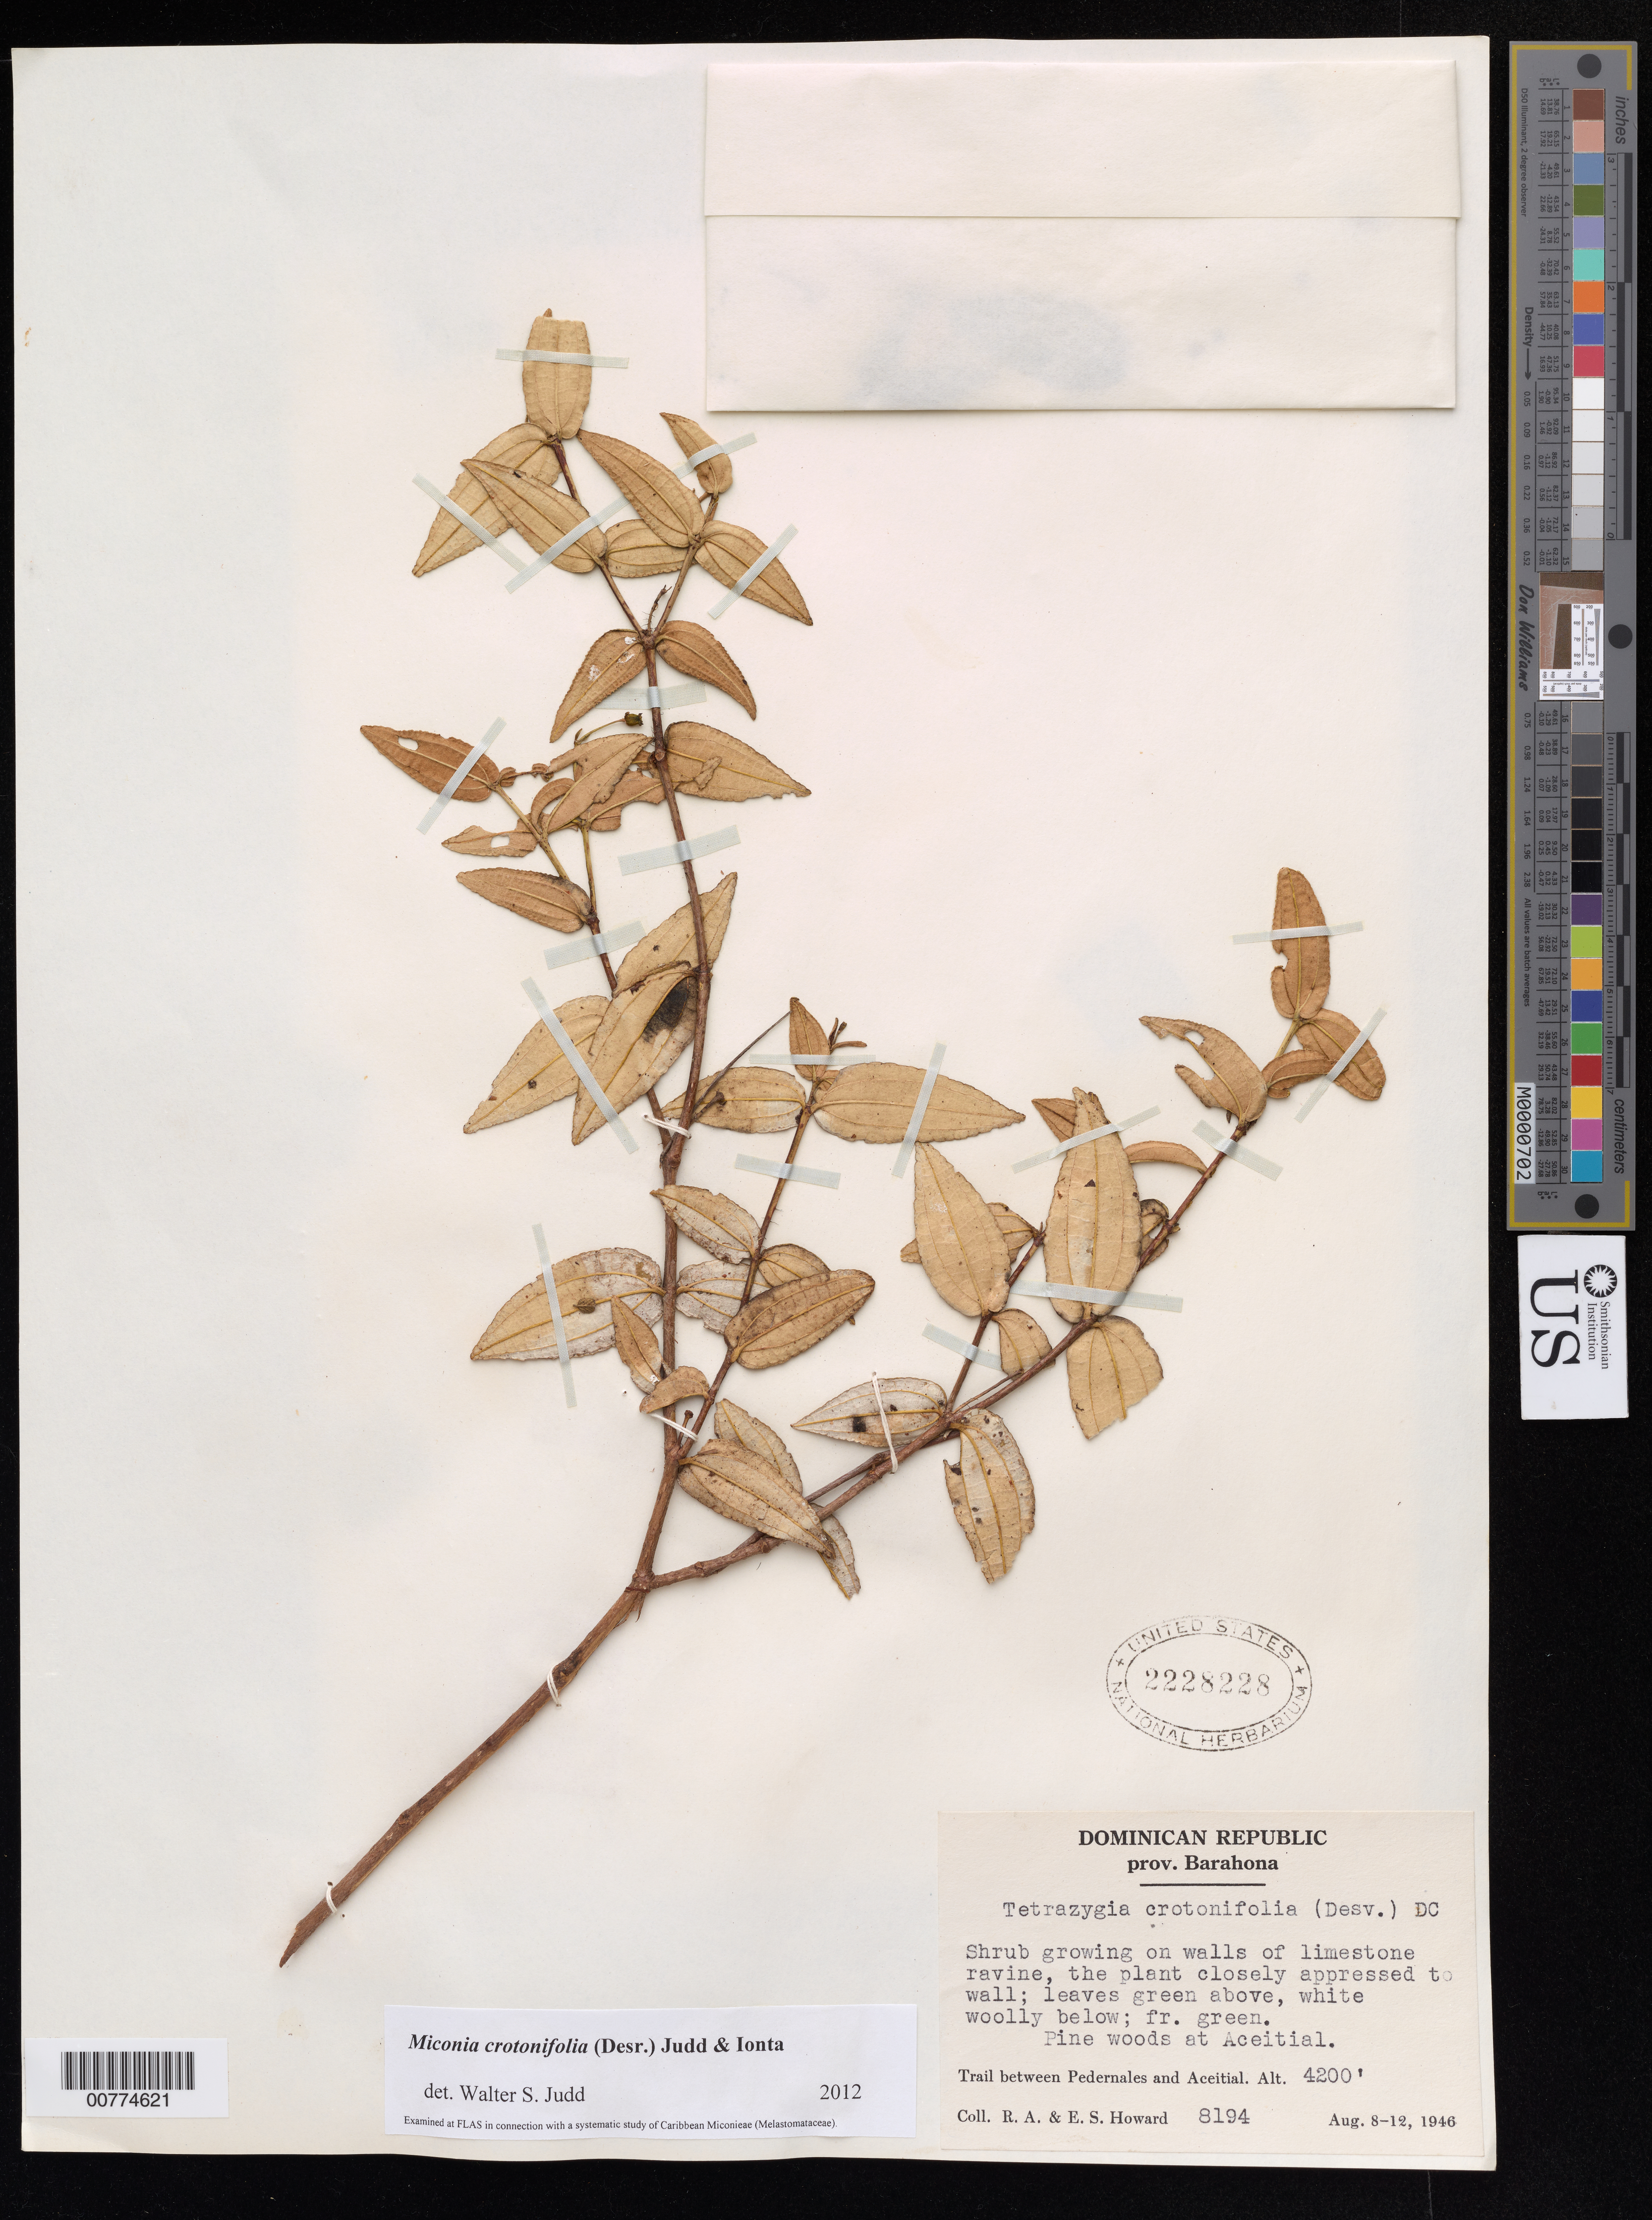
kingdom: Plantae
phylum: Tracheophyta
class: Magnoliopsida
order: Myrtales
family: Melastomataceae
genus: Miconia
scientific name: Miconia crotonifolia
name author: (Desr.) Judd & Ionta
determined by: Judd, Walter S.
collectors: R. A. Howard & E. S. Howard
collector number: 8194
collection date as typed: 08 Aug 1946 to 12 Aug 1946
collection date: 1946-08-08/1946-08-12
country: Dominican Republic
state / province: Barahona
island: Hispaniola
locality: Aceitial.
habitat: Pine woods.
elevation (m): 1280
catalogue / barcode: US 2228228